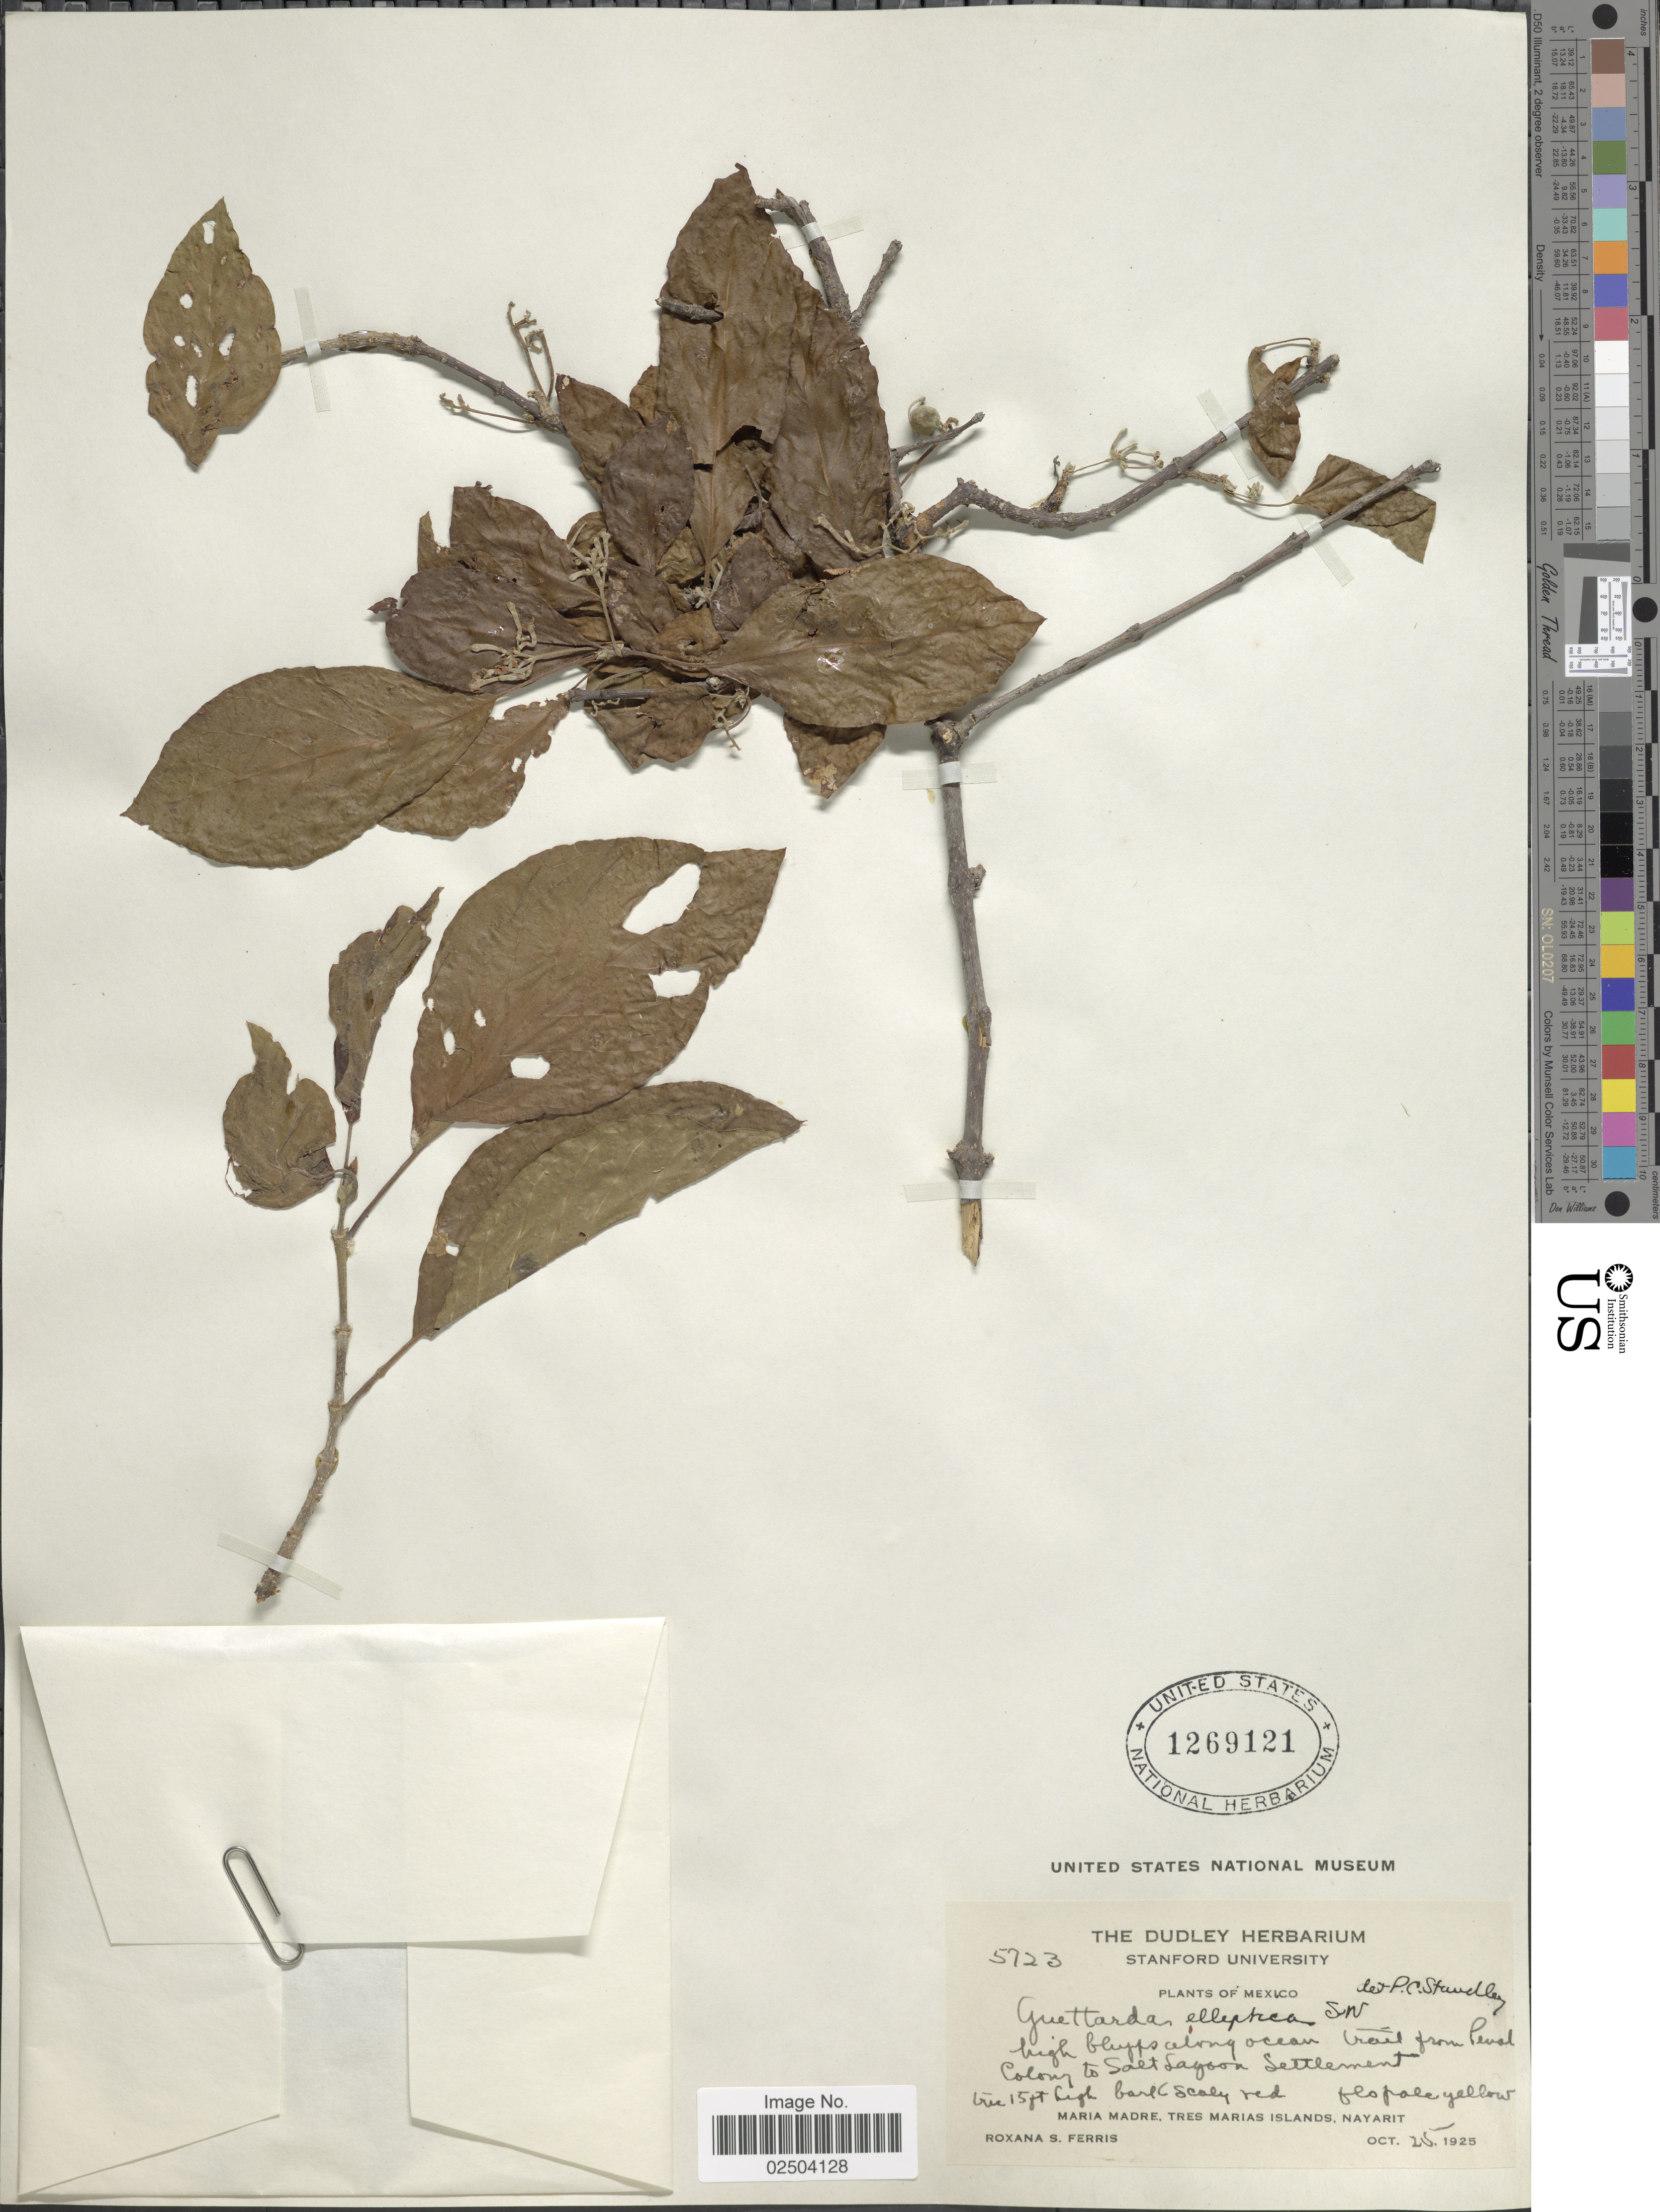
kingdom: Plantae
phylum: Tracheophyta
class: Magnoliopsida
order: Gentianales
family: Rubiaceae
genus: Guettarda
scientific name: Guettarda elliptica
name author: Sw.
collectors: R. S. Ferris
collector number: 5723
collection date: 1925-10-25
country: Mexico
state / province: Nayarit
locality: High bluffs along ocean. Trail from Penal Colony to Salt Lagoon Settlement. Maria Madre, Tres Marias Islands.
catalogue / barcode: US 1269121